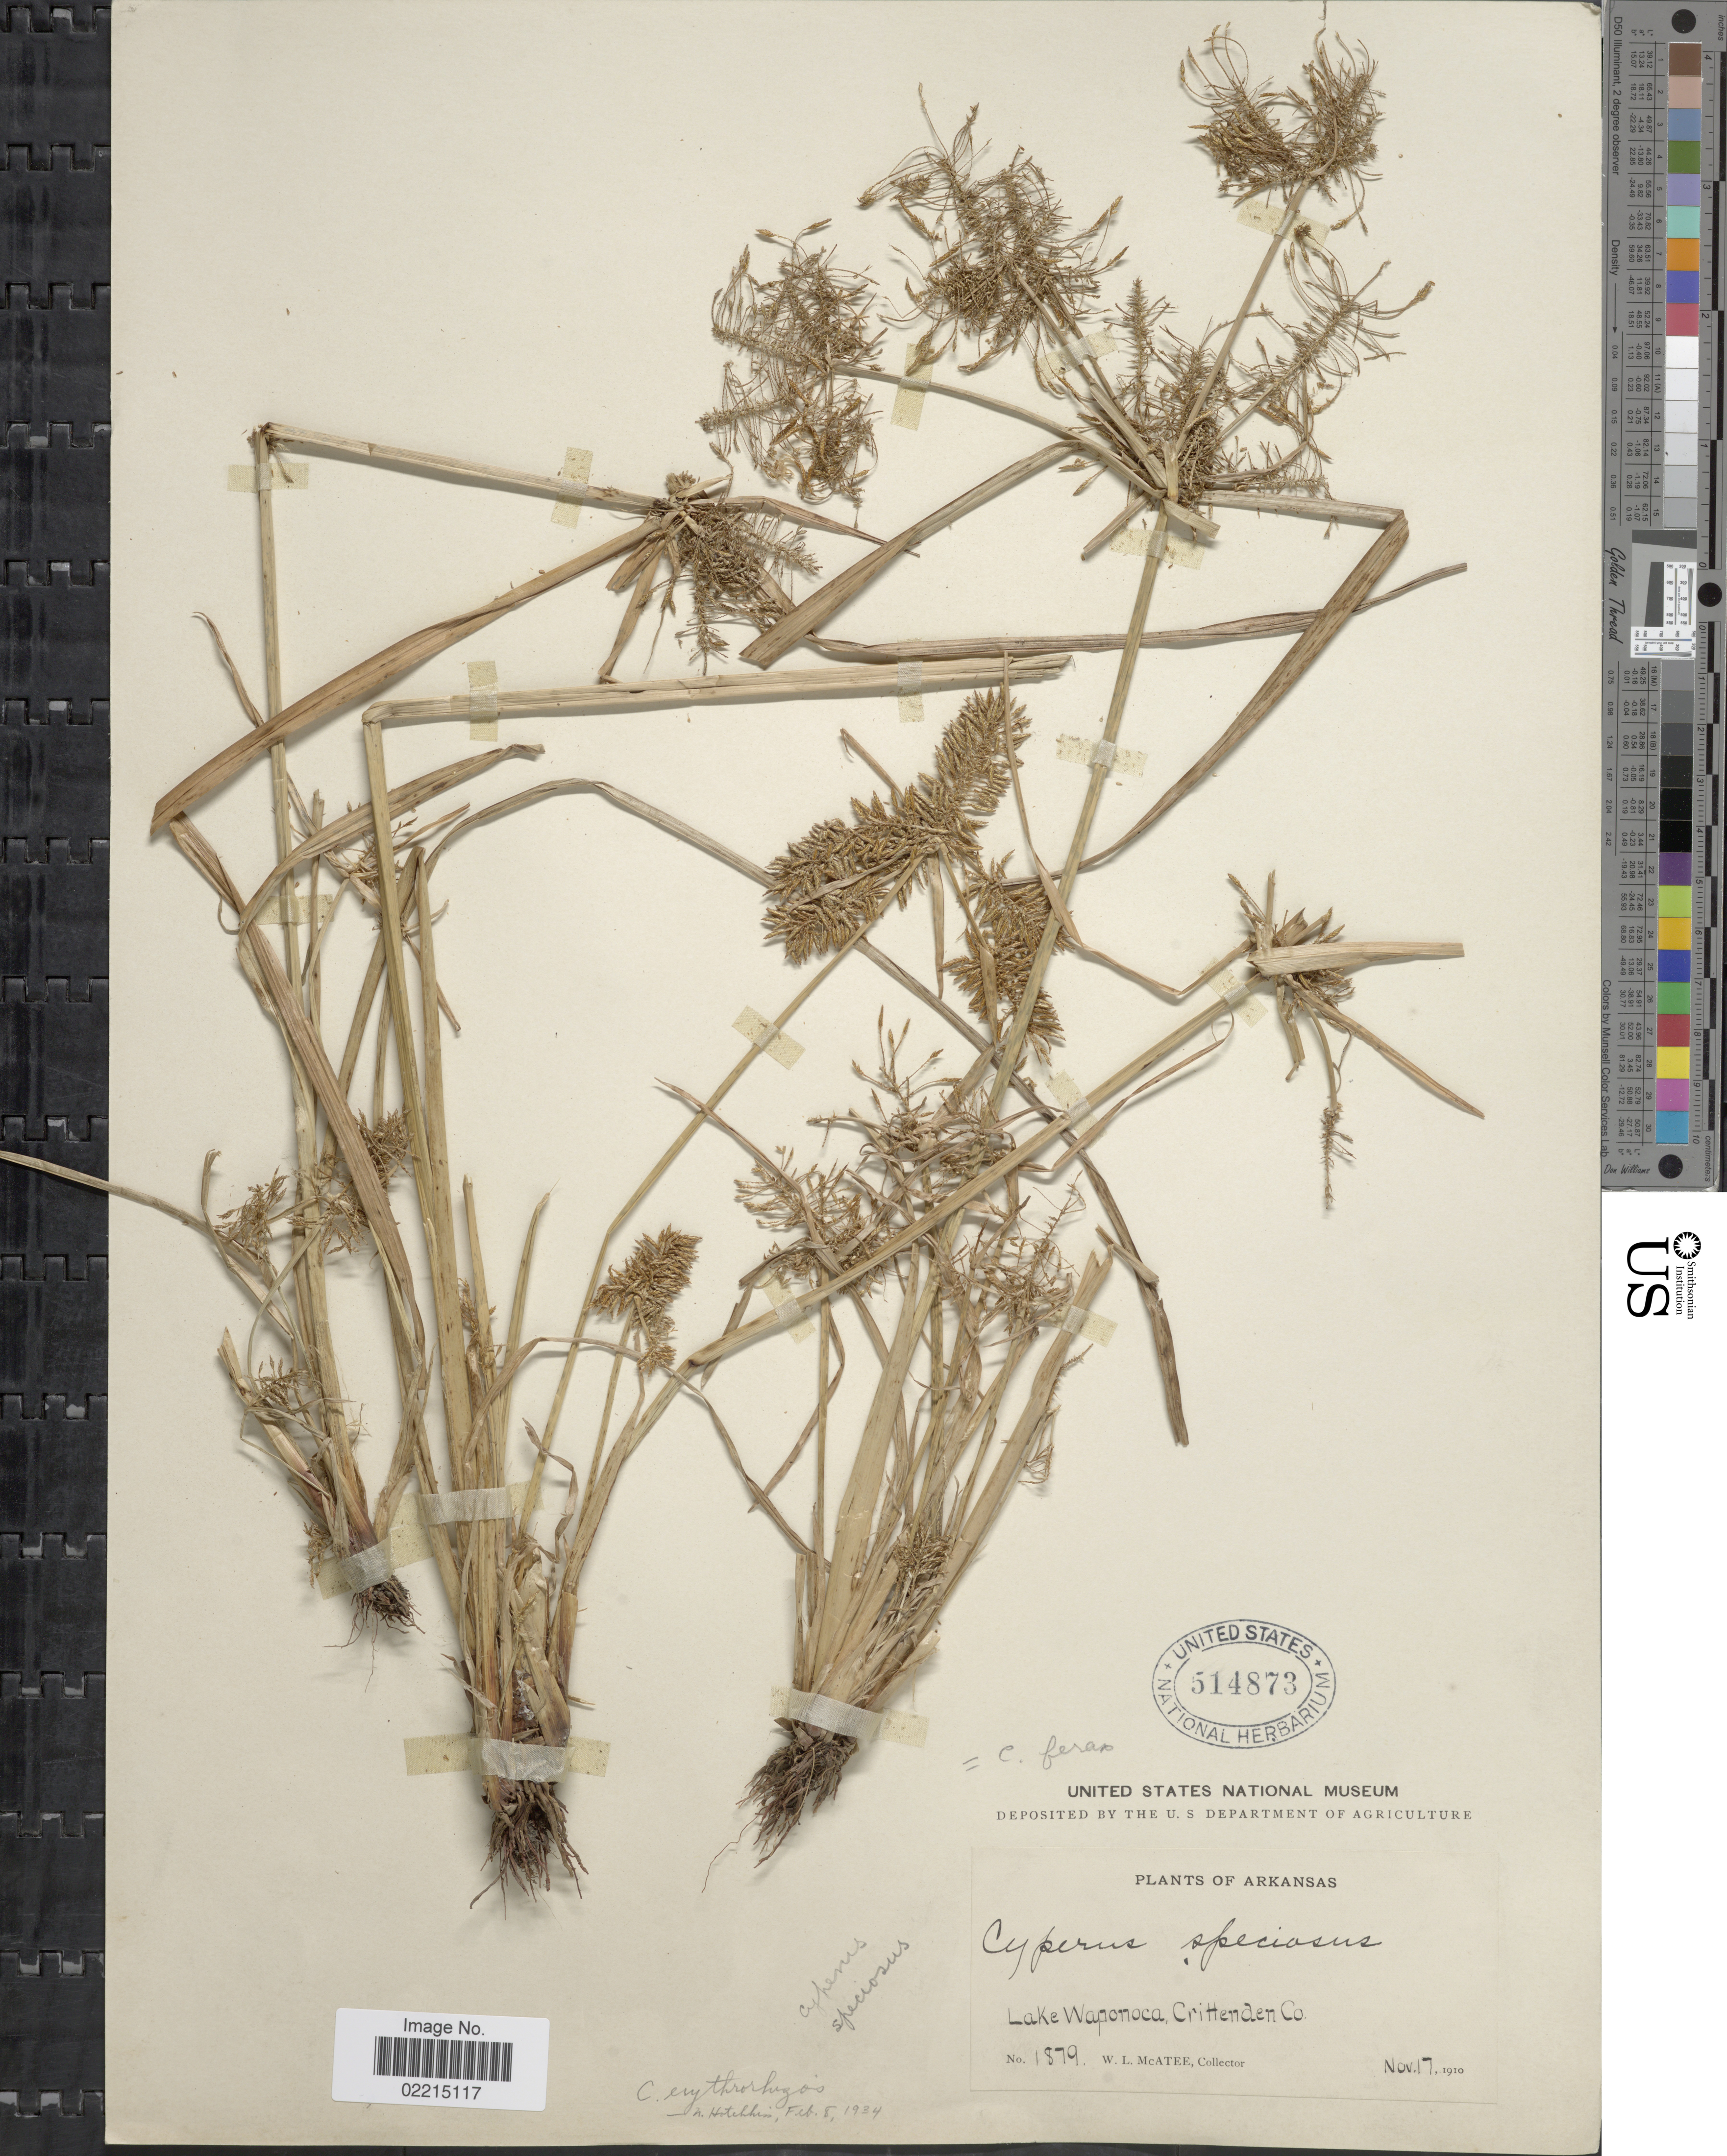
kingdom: Plantae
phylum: Tracheophyta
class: Liliopsida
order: Poales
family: Cyperaceae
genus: Cyperus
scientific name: Cyperus erythrorhizos Muhl.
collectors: W. McAtee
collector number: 1879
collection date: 1910-11-17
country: United States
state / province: Arkansas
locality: Lake Waponoca, Crittenden Co.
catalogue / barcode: US 514873